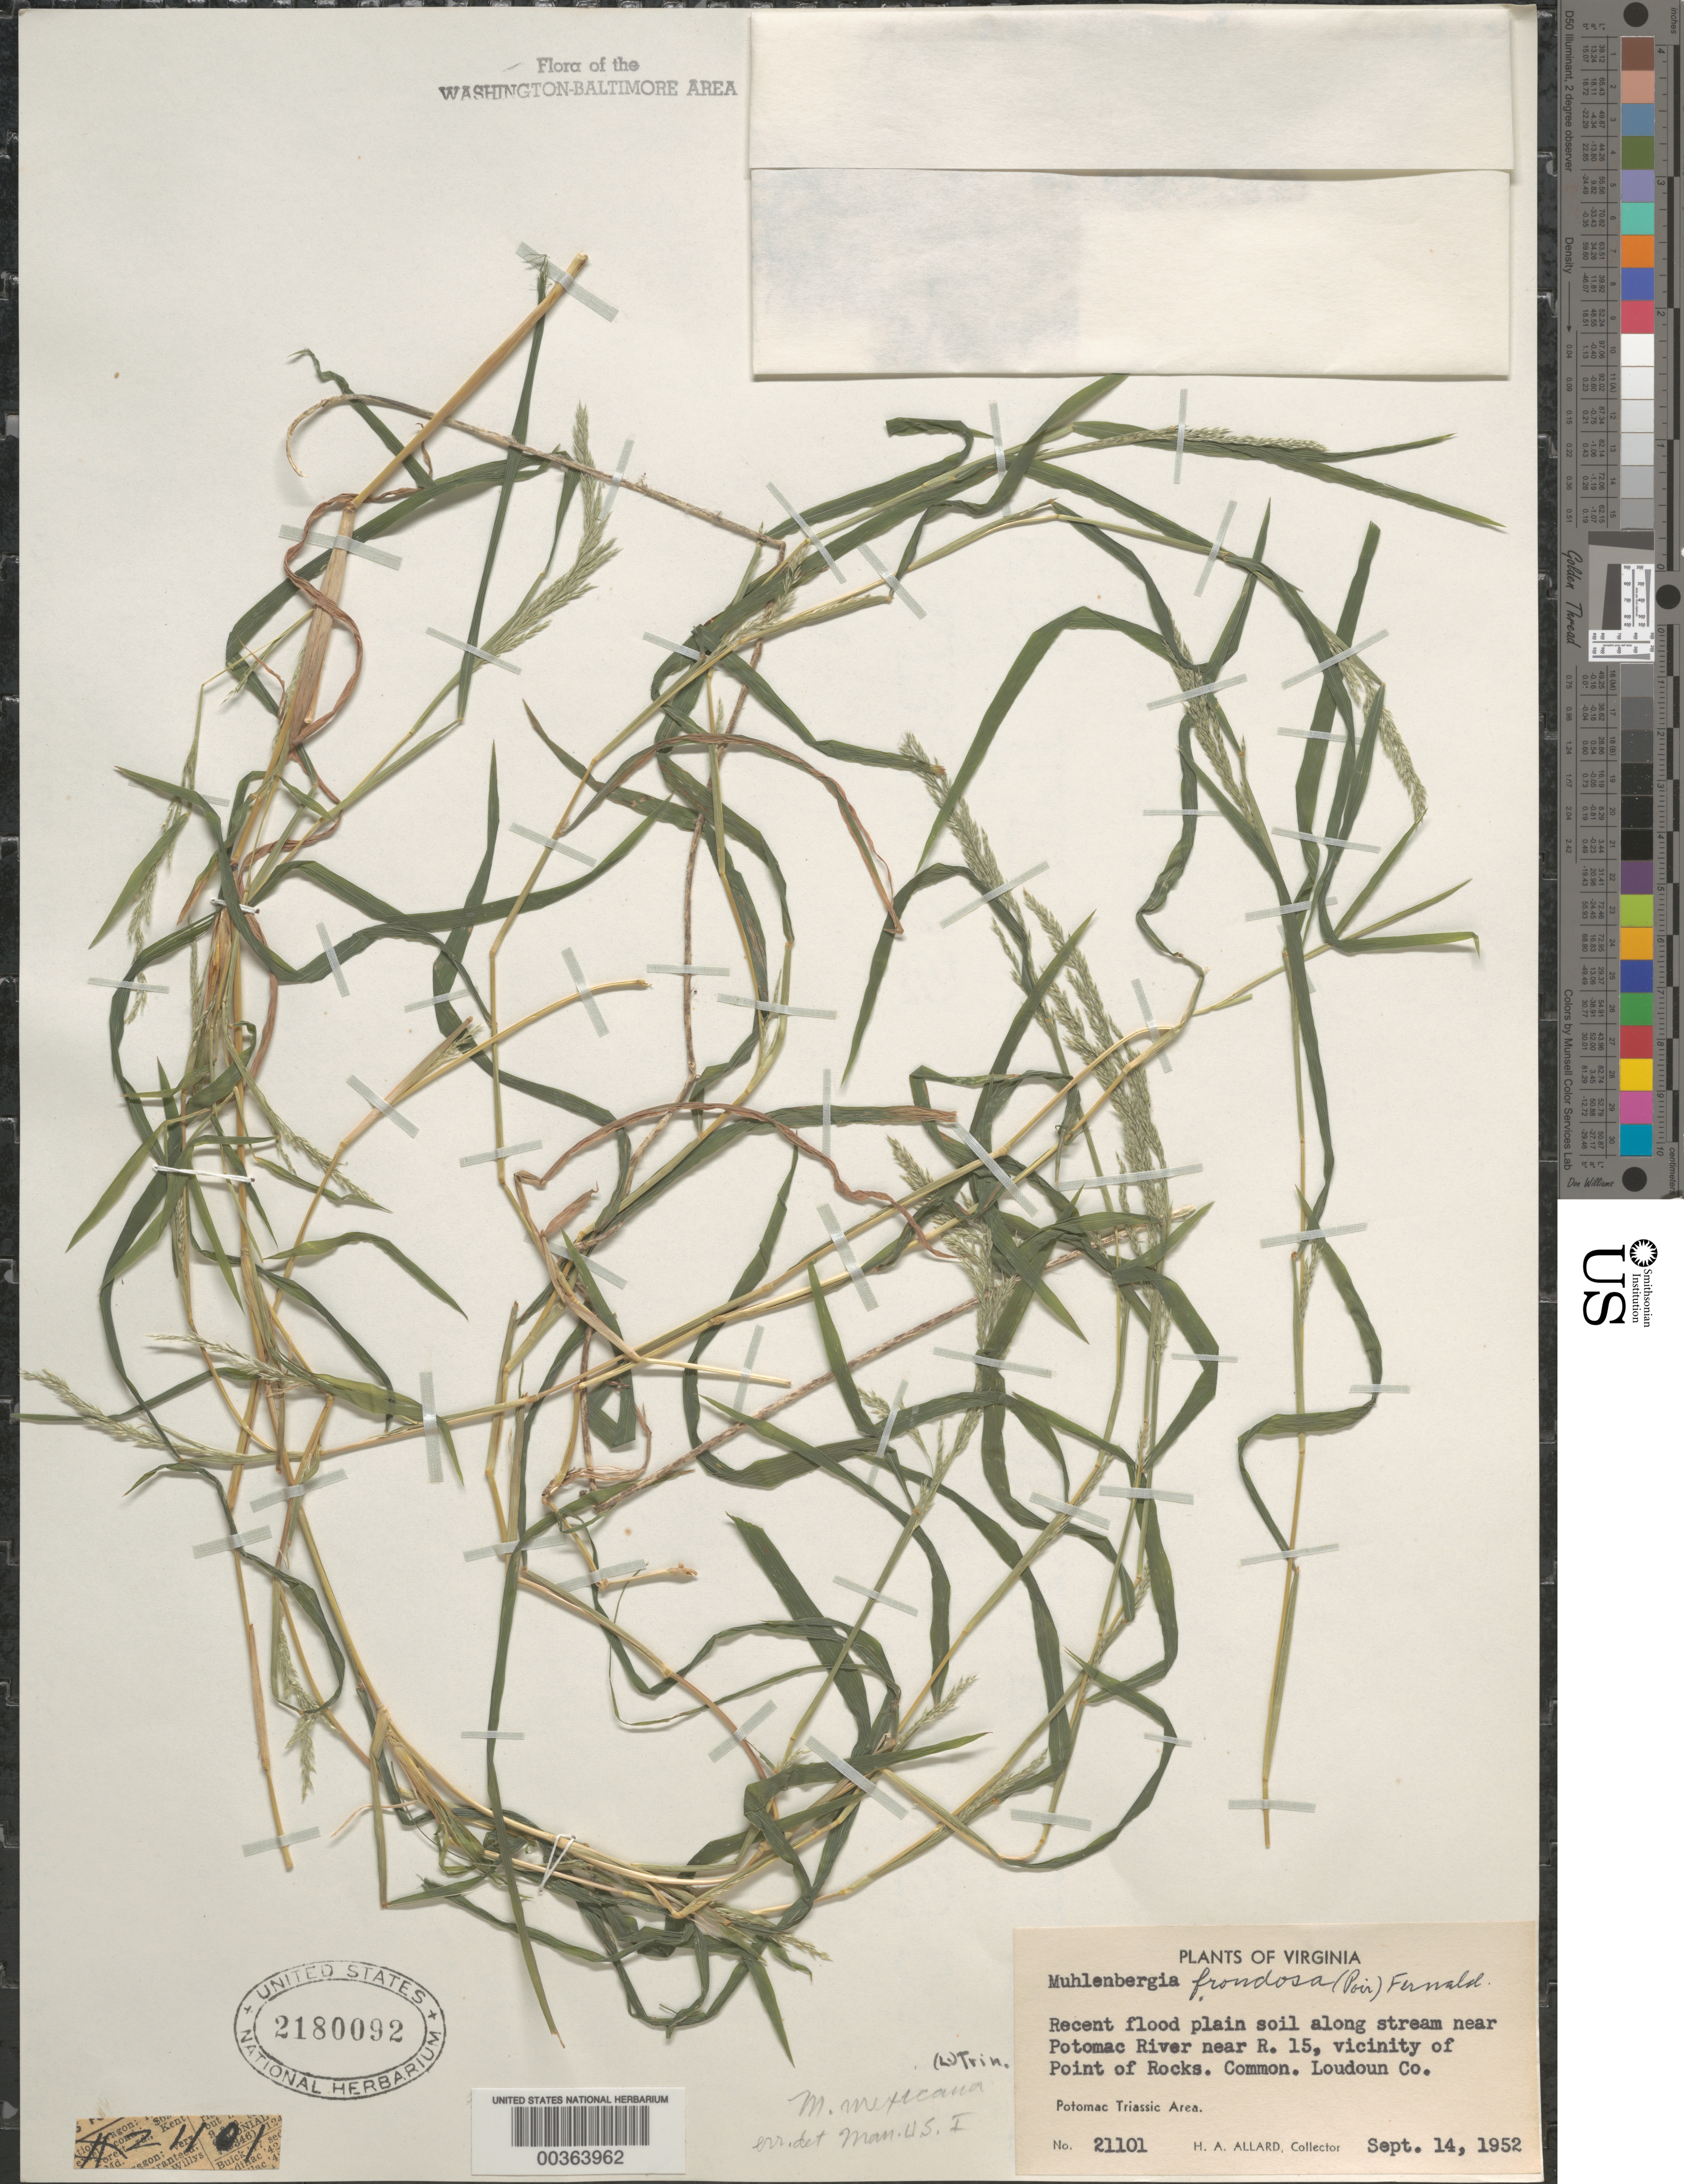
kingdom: Plantae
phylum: Tracheophyta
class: Liliopsida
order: Poales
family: Poaceae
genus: Muhlenbergia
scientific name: Muhlenbergia frondosa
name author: (Poir.) Fernald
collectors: H. A. Allard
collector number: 21101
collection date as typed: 14 Sep 1952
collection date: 1952-09-14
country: United States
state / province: Virginia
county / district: Loudoun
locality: Route 15 and Potomac River vicinity, opposite Point of Rocks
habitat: Recent flood plain soil along stream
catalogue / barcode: US 2180092